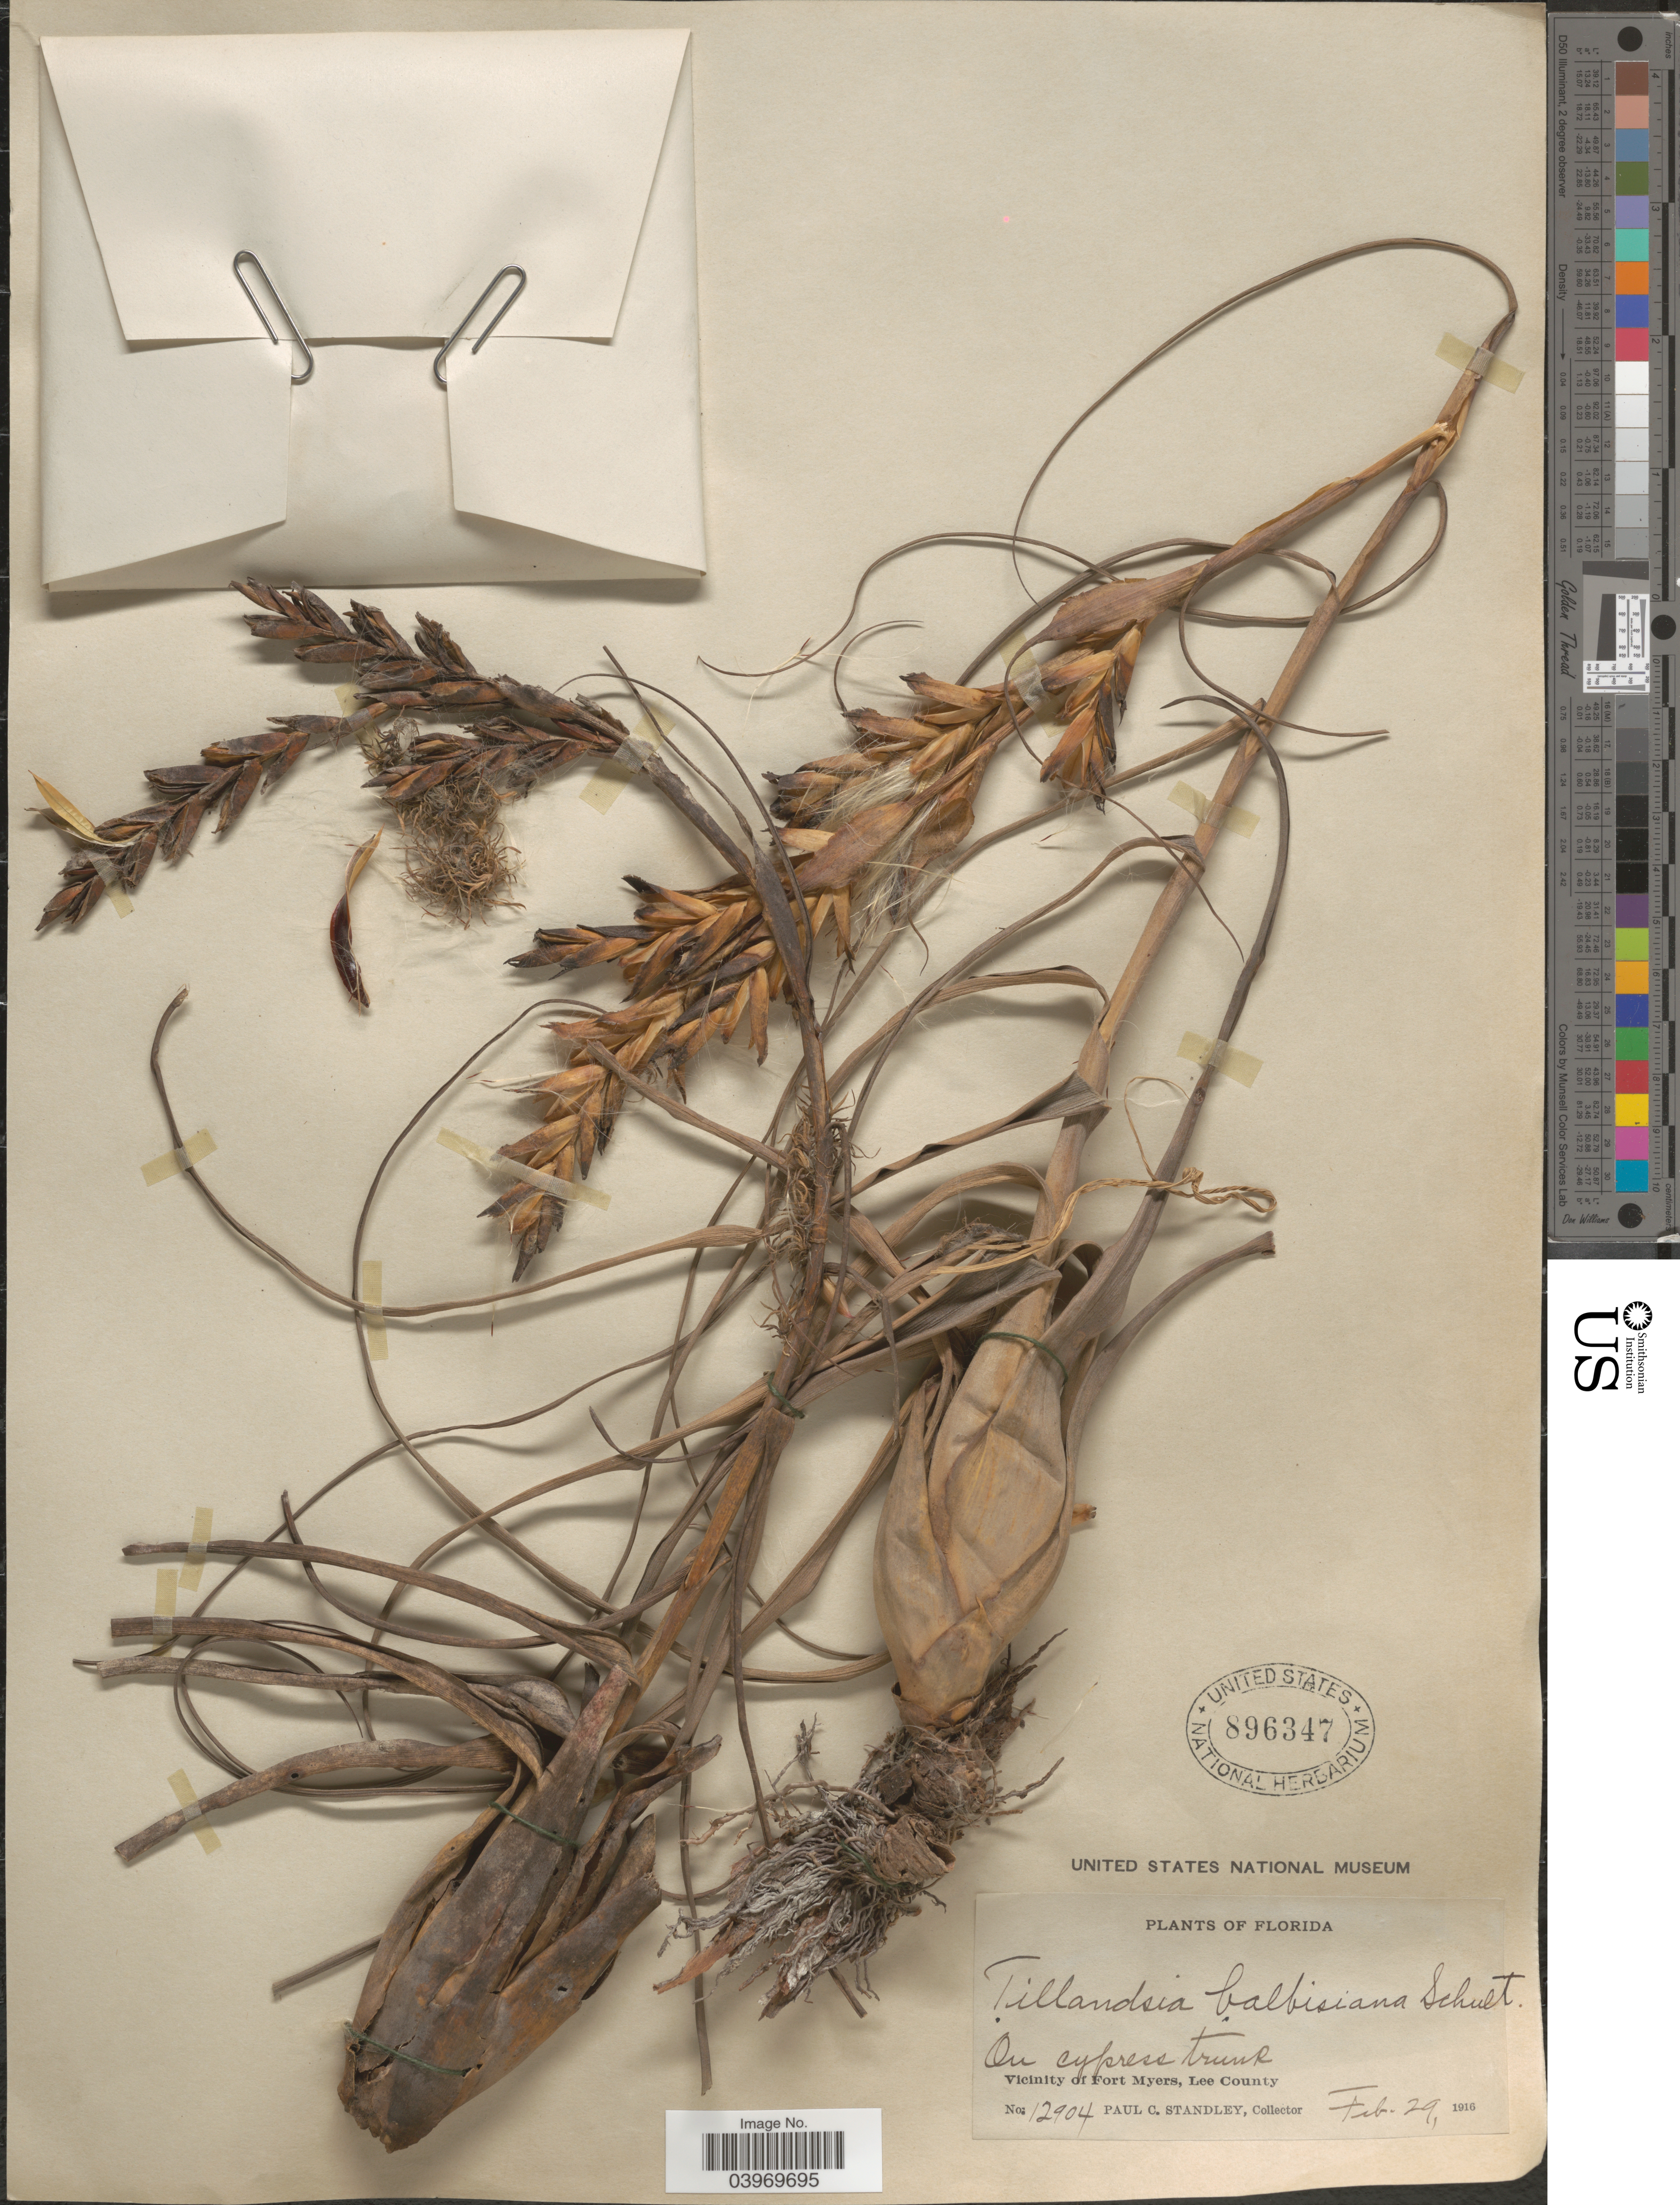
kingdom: Plantae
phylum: Tracheophyta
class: Liliopsida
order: Poales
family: Bromeliaceae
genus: Tillandsia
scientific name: Tillandsia balbisiana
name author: Schult. f.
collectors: P. C. Standley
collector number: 12904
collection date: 1916-02-29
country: United States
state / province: Florida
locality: Vicinity of Fort Myers, Lee County.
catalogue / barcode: US 896347